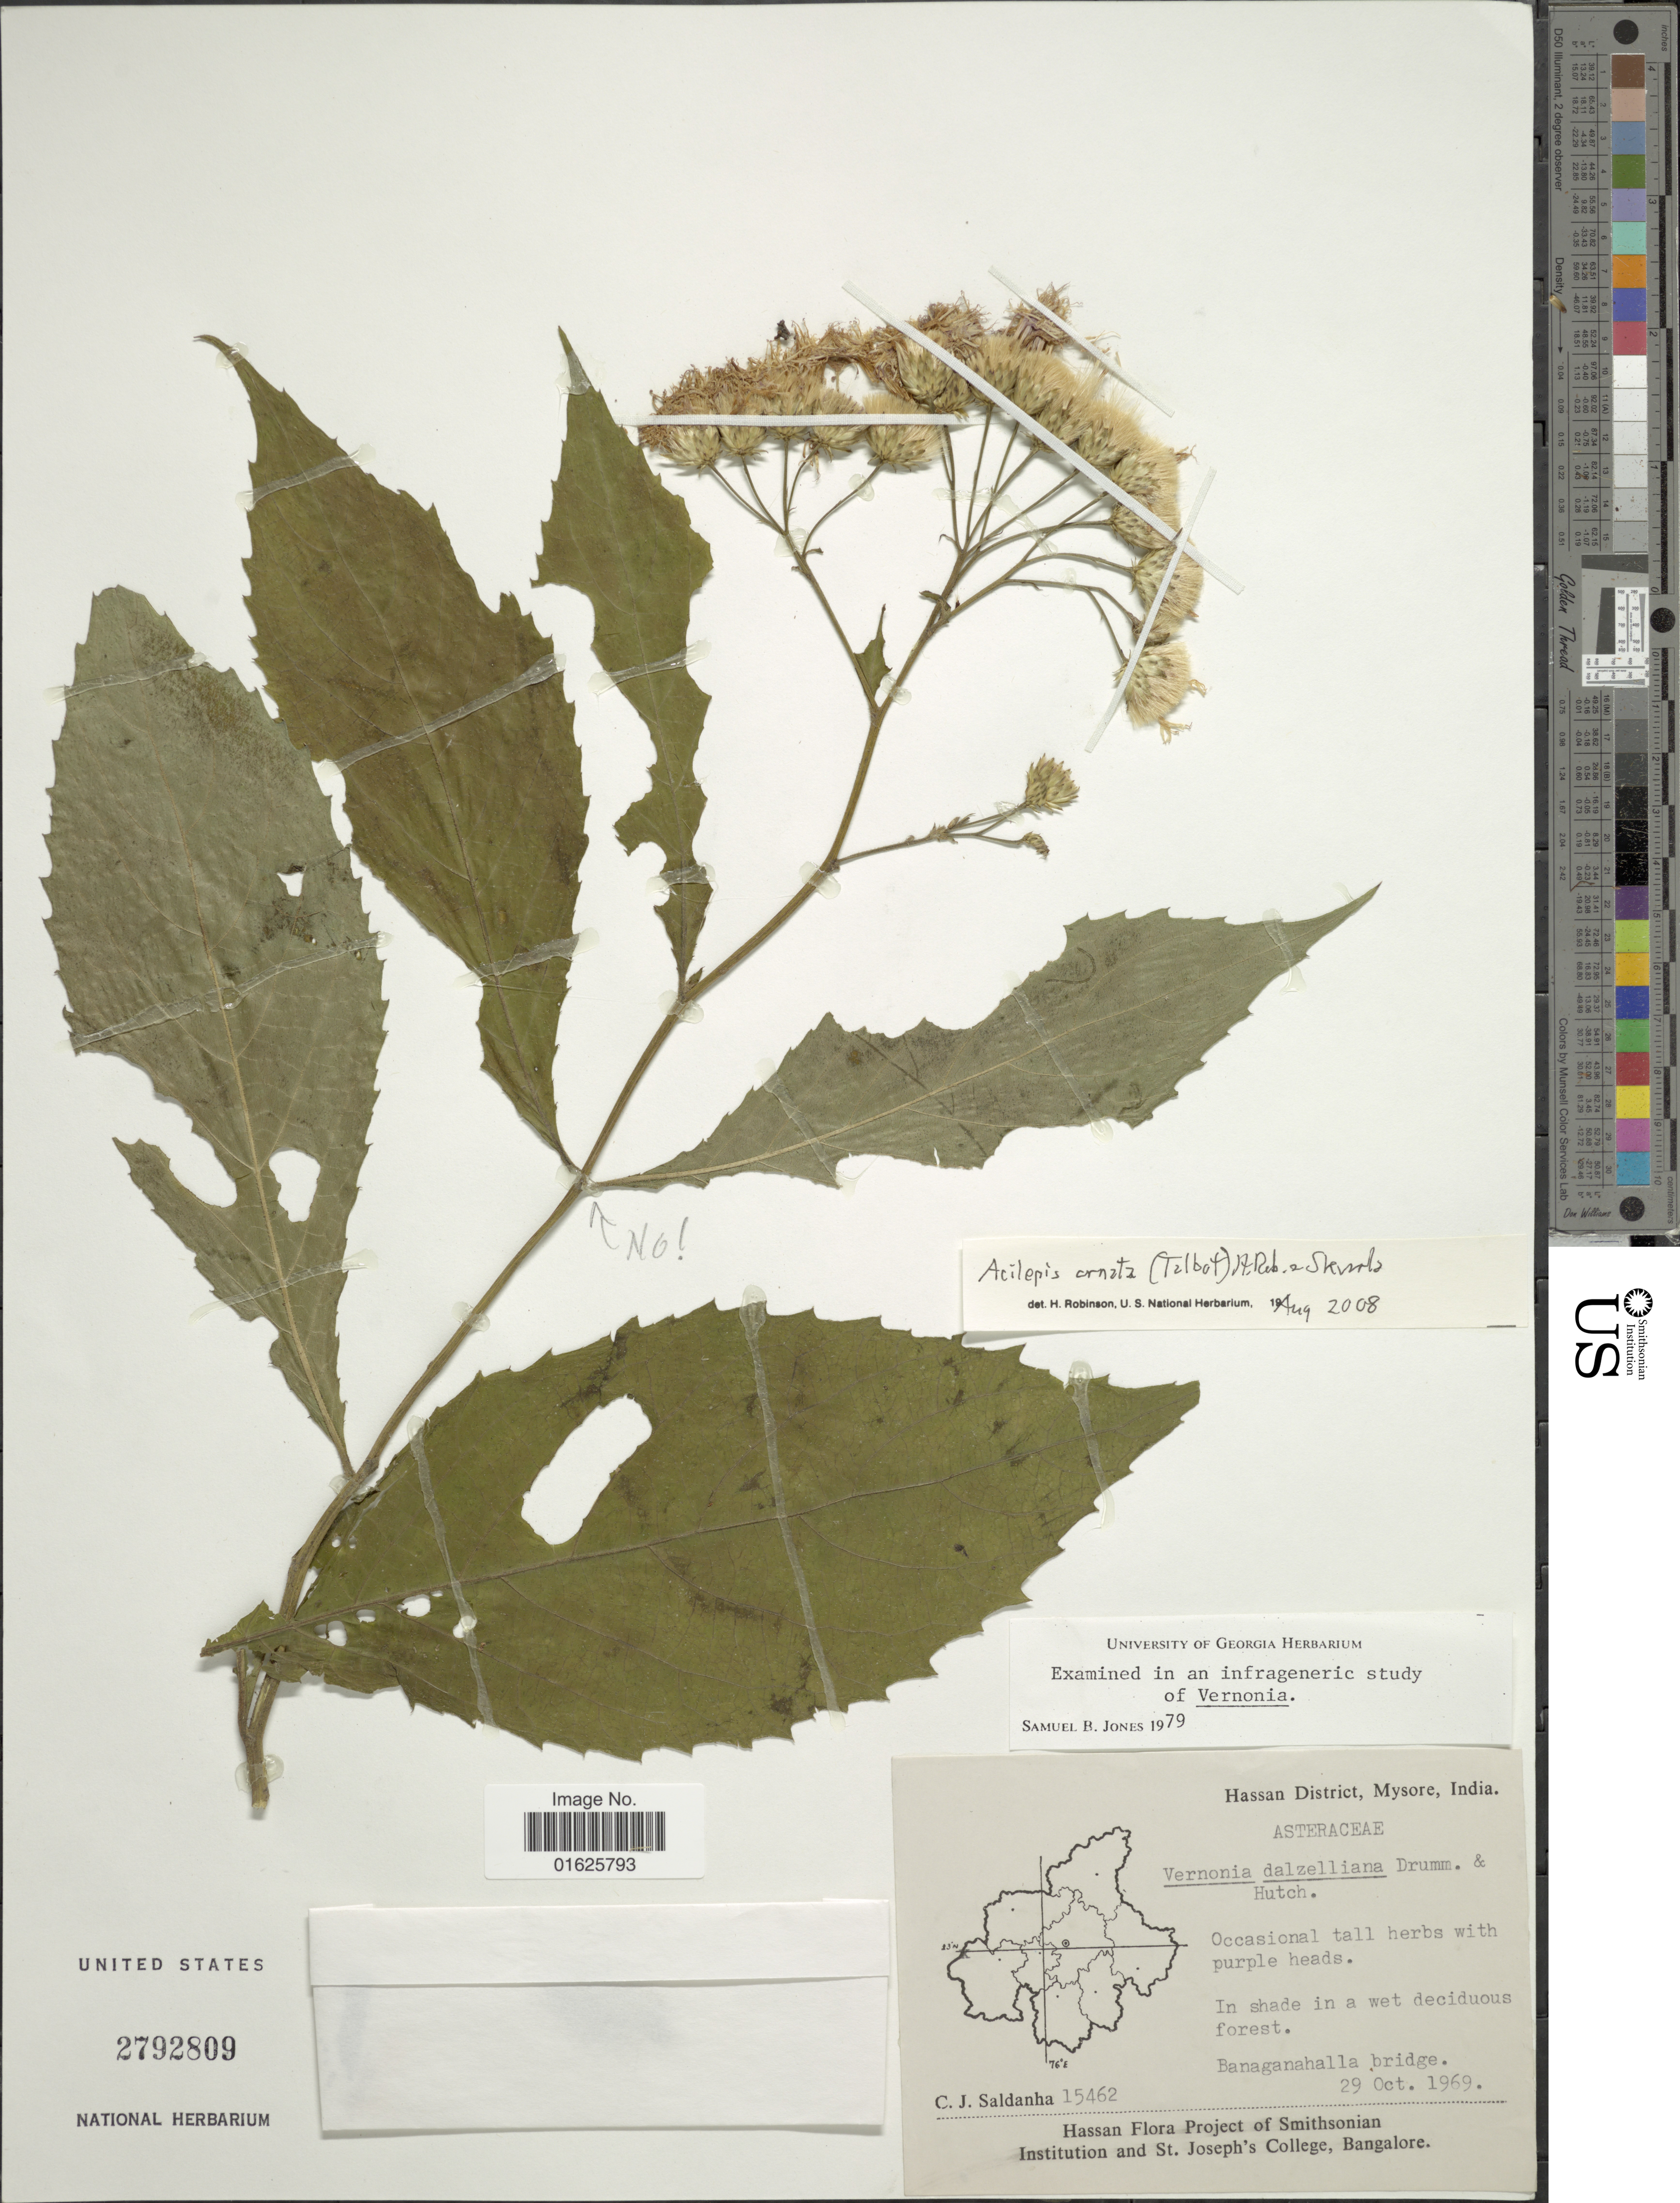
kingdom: Plantae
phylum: Tracheophyta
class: Magnoliopsida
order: Asterales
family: Asteraceae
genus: Acilepis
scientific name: Acilepis ornata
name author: (Talbot) H. Rob. & Skvarla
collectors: C. J. Saldanha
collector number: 15462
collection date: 1969-10-29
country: India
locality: Hassan District, Mysore, Banaganahalla bridge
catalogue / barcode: US 2792809